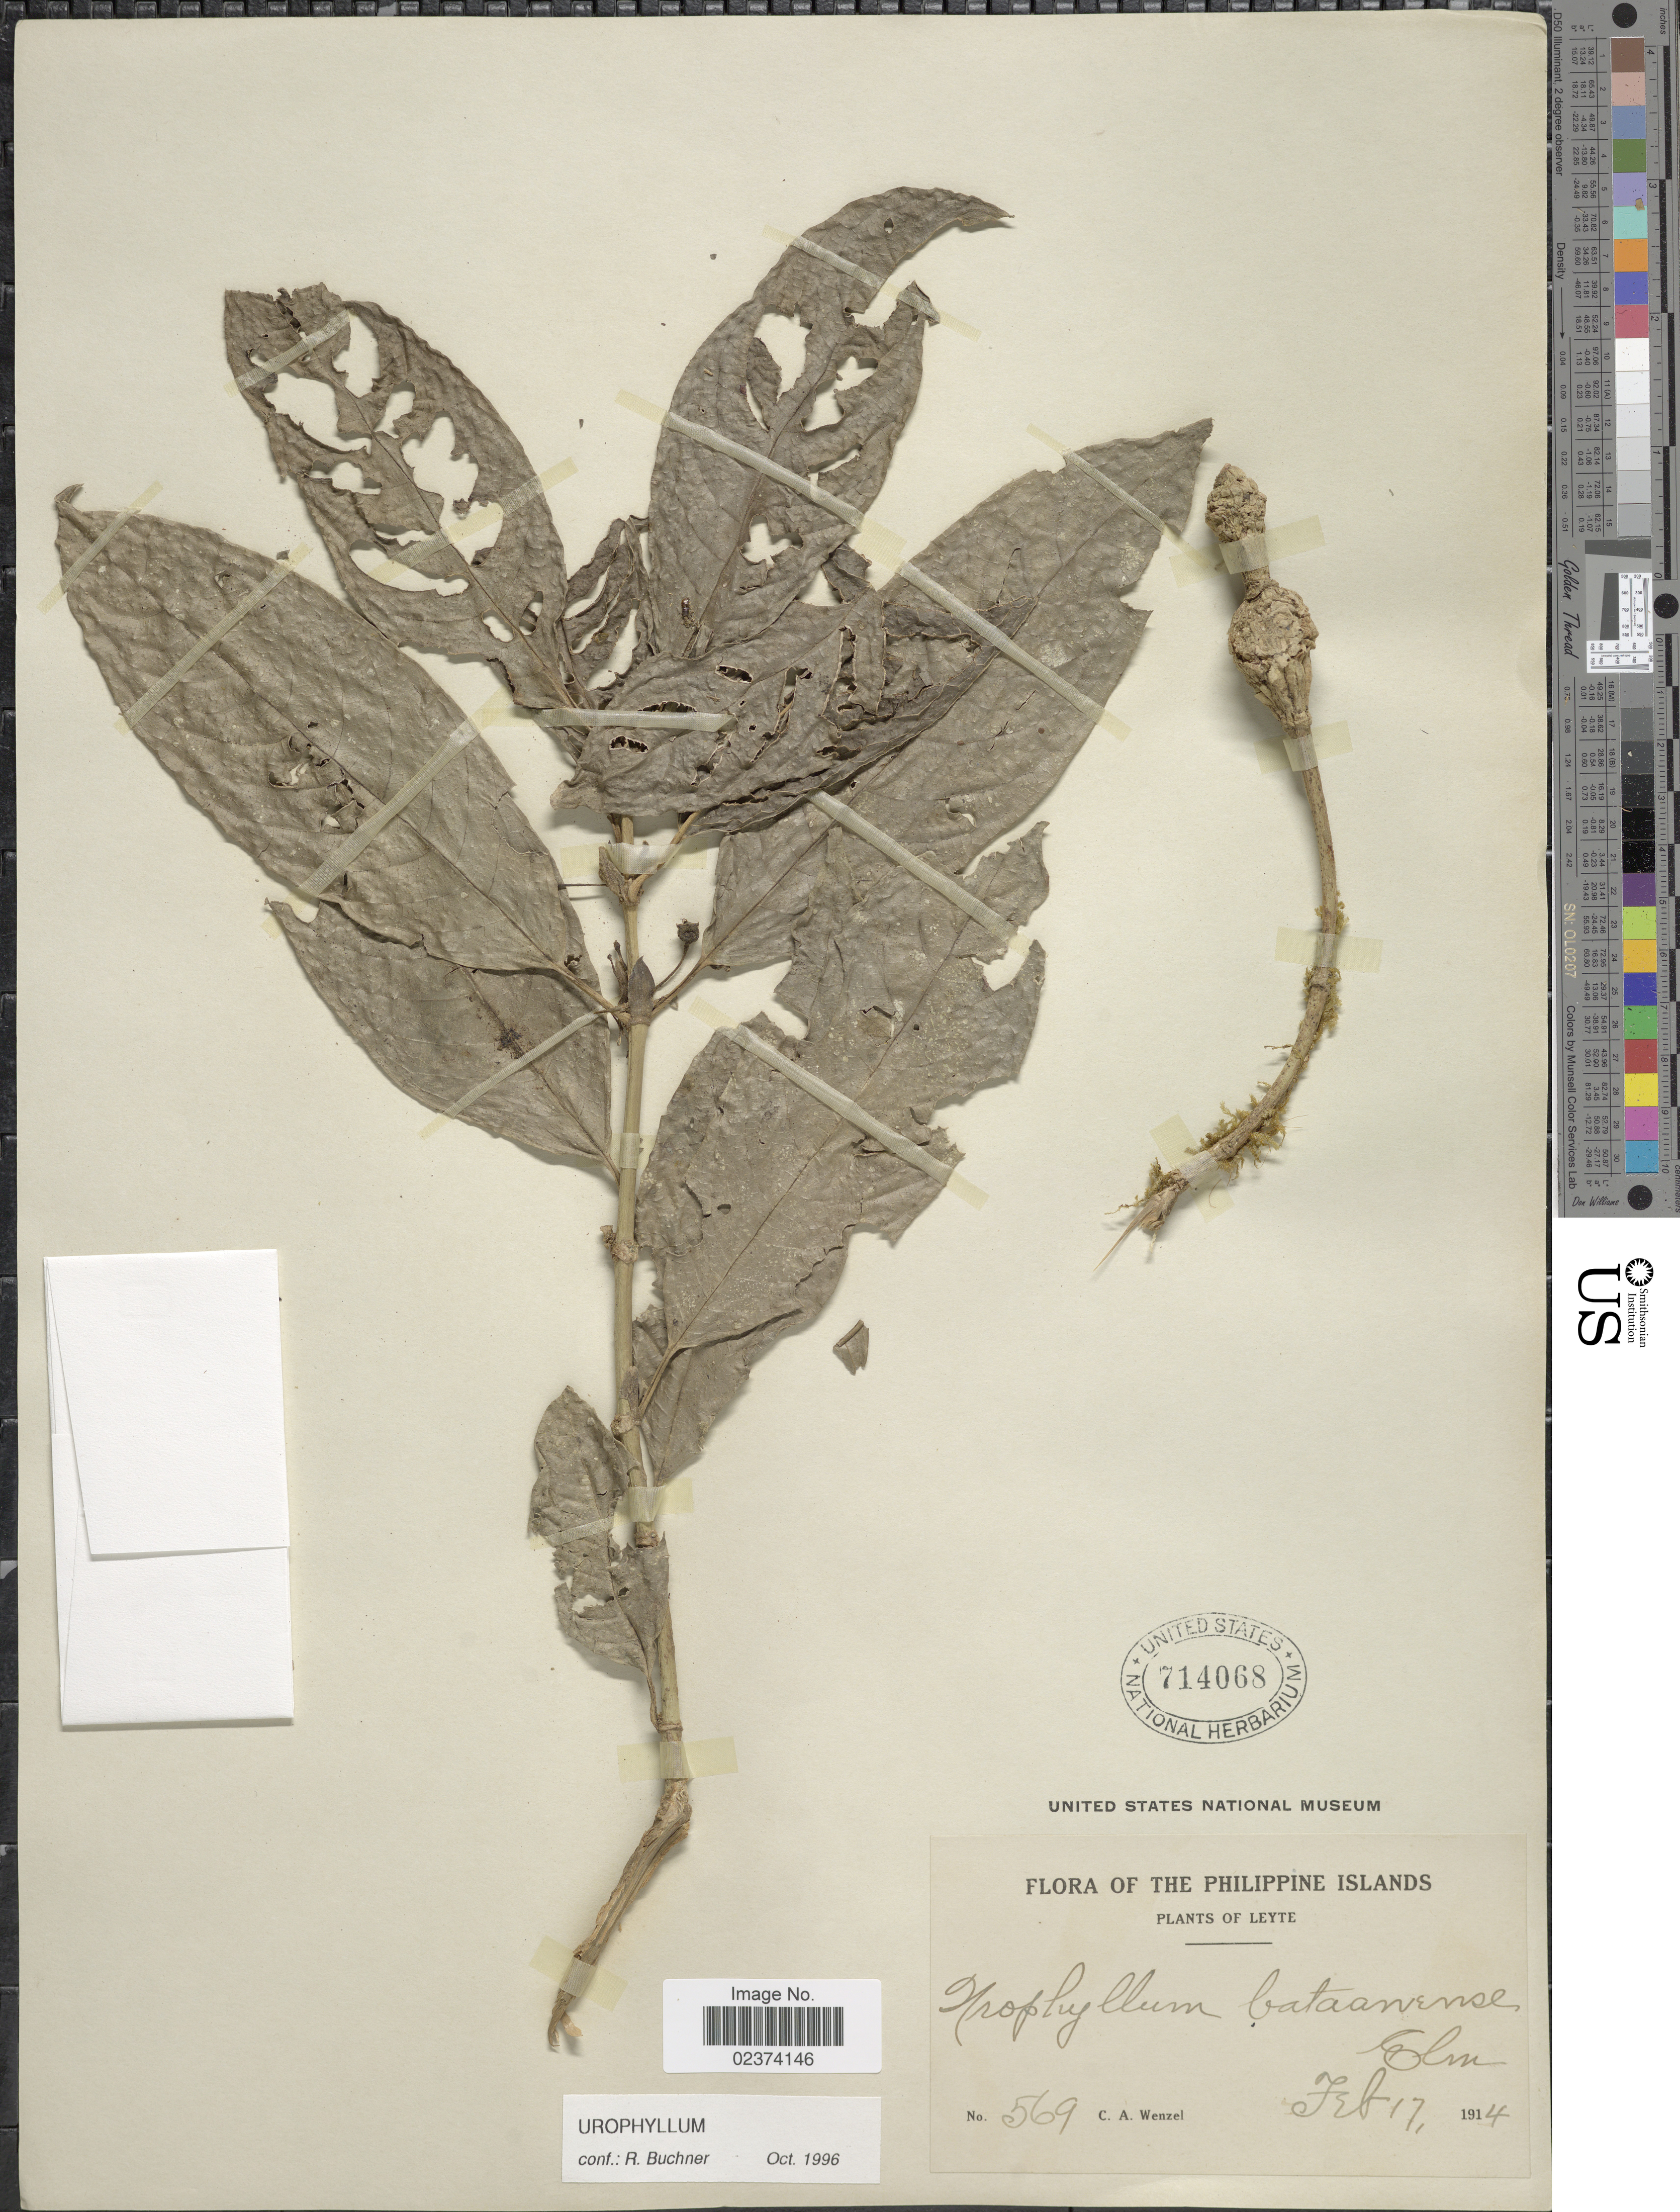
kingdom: Plantae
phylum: Tracheophyta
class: Magnoliopsida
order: Gentianales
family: Rubiaceae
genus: Urophyllum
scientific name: Urophyllum sp.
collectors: C. Wenzel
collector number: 569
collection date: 1914-02-17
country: Philippines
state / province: Eastern Visayas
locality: Leyte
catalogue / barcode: US 714068